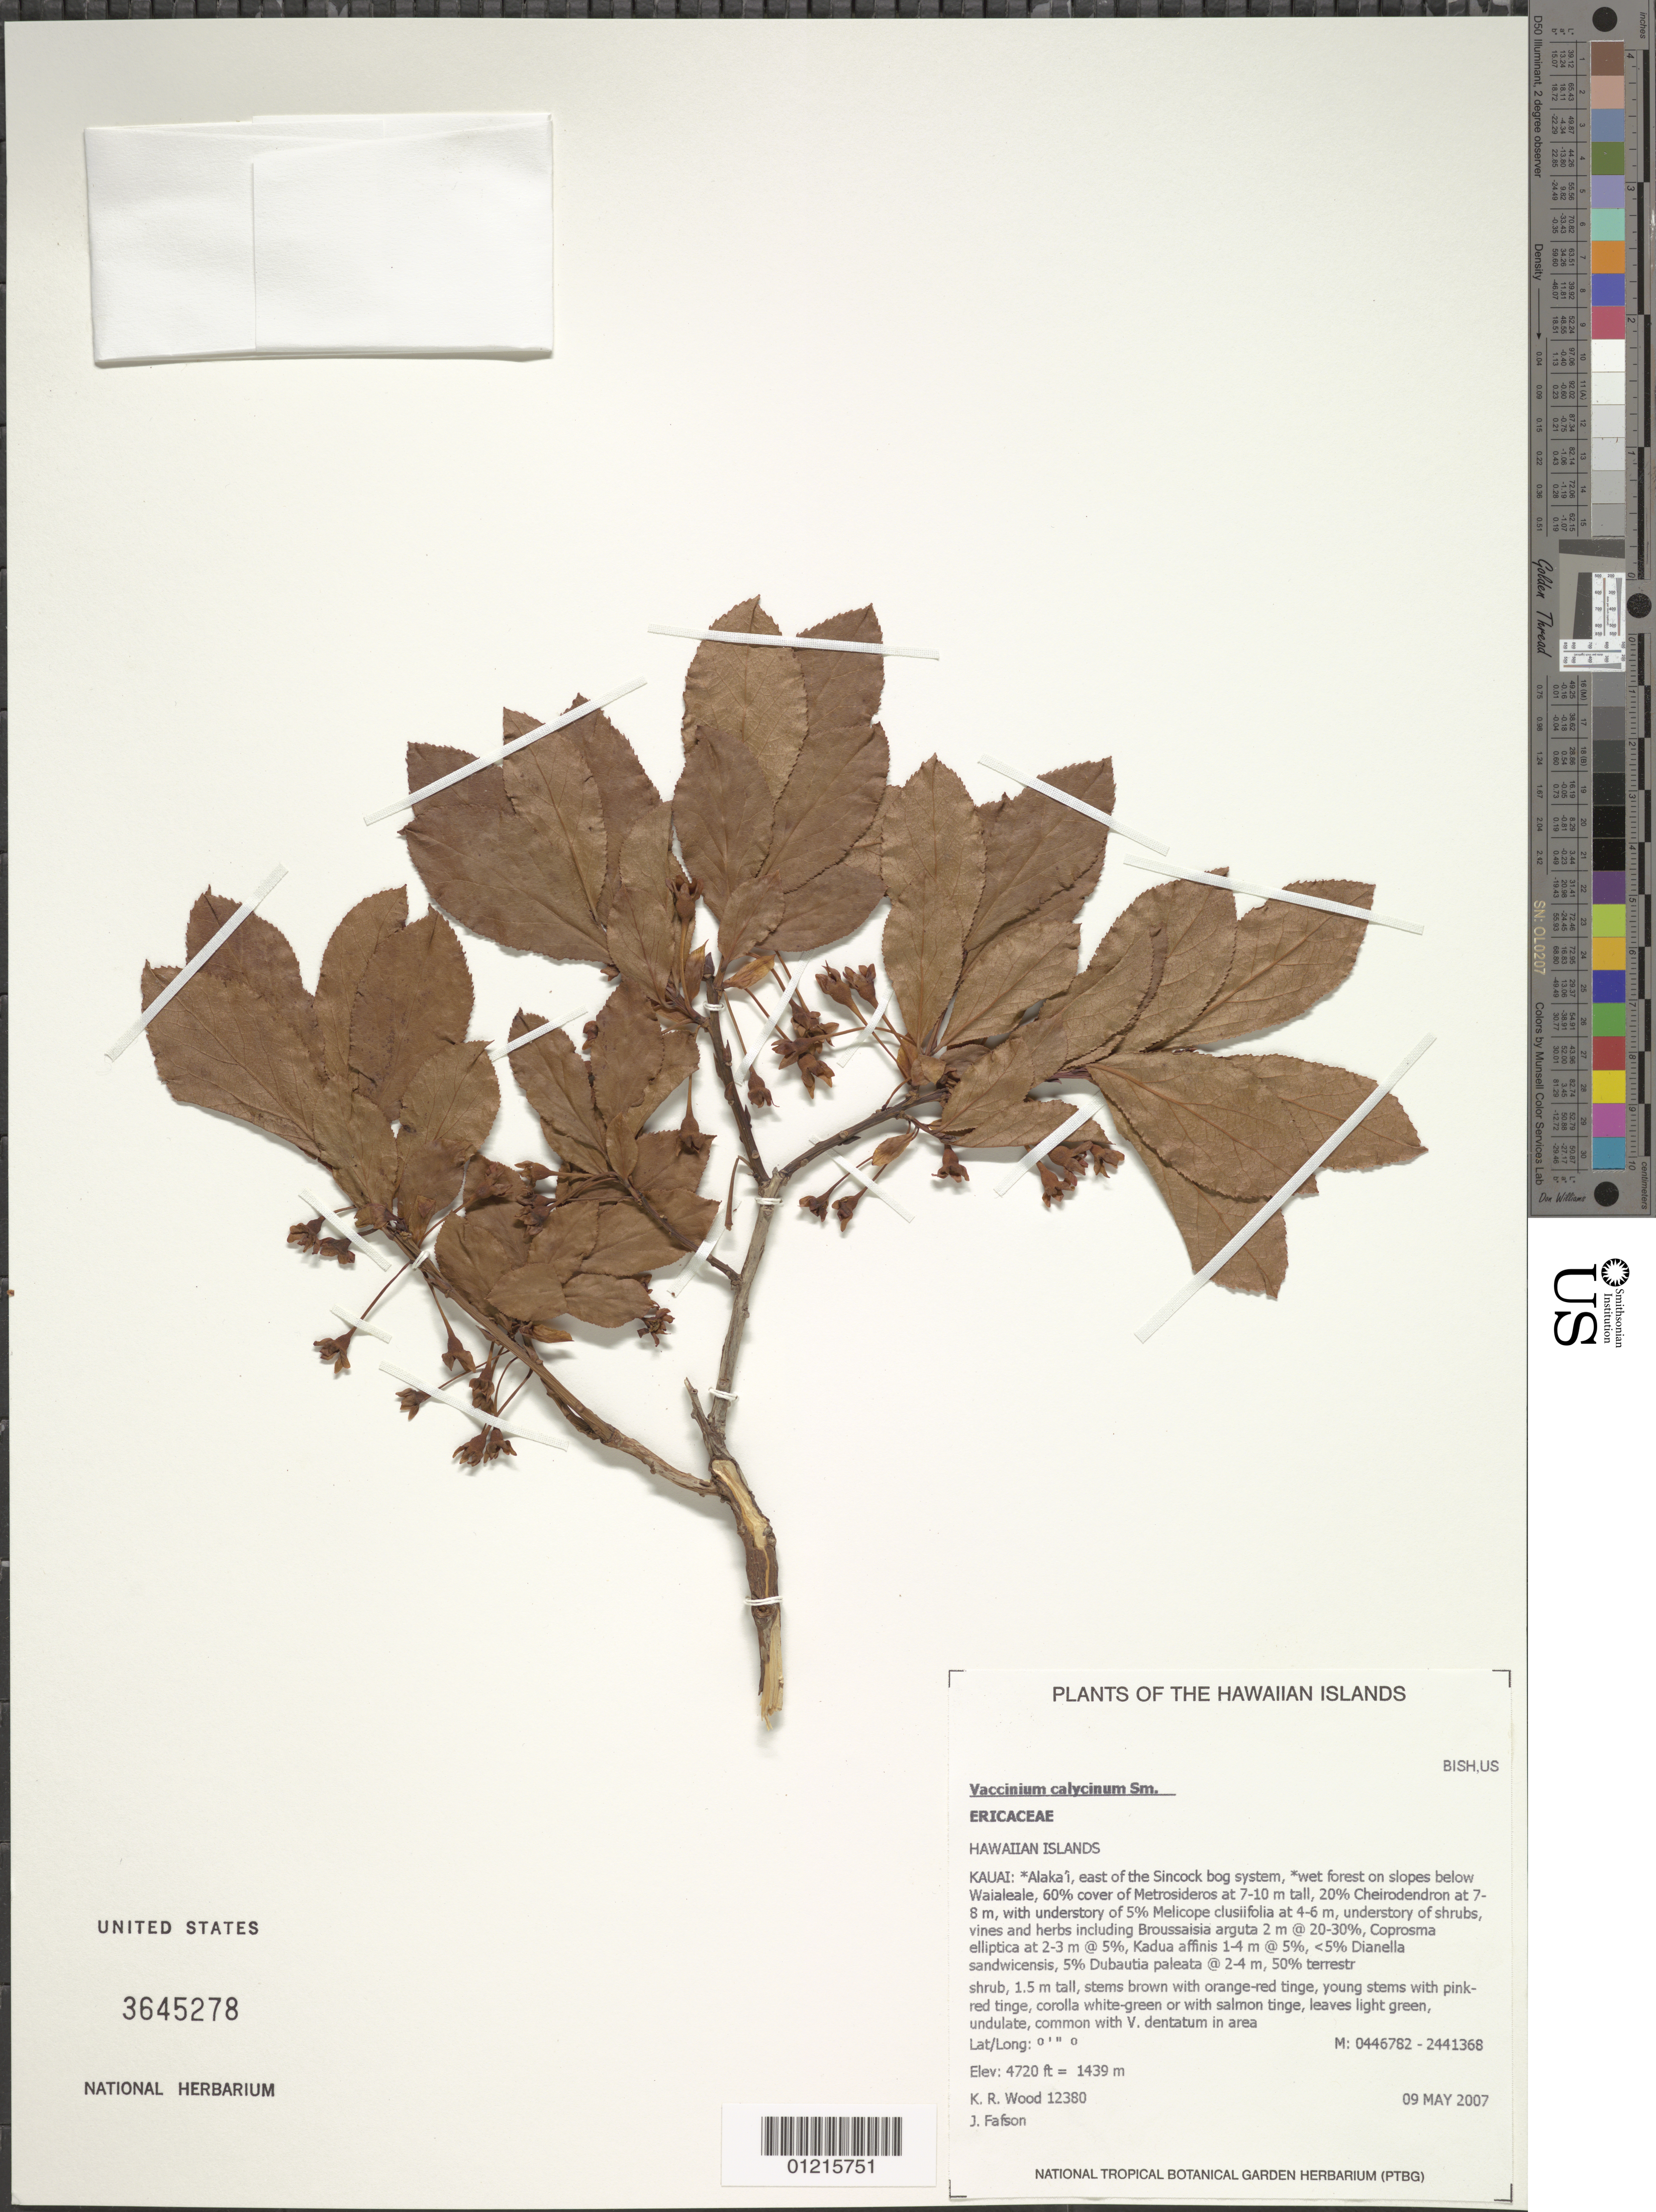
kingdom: Plantae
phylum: Tracheophyta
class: Magnoliopsida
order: Ericales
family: Ericaceae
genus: Vaccinium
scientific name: Vaccinium calycinum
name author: Sm.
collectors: K. R. Wood & J. Fafson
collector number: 12380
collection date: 2007-05-09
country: United States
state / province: Hawaii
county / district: Kaui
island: Kaua'i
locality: Alakae, east of the Sincock bog system, slopes below Waialeale.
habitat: Wet forest.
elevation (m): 1439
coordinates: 0446782, 2441368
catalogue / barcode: US 3645278